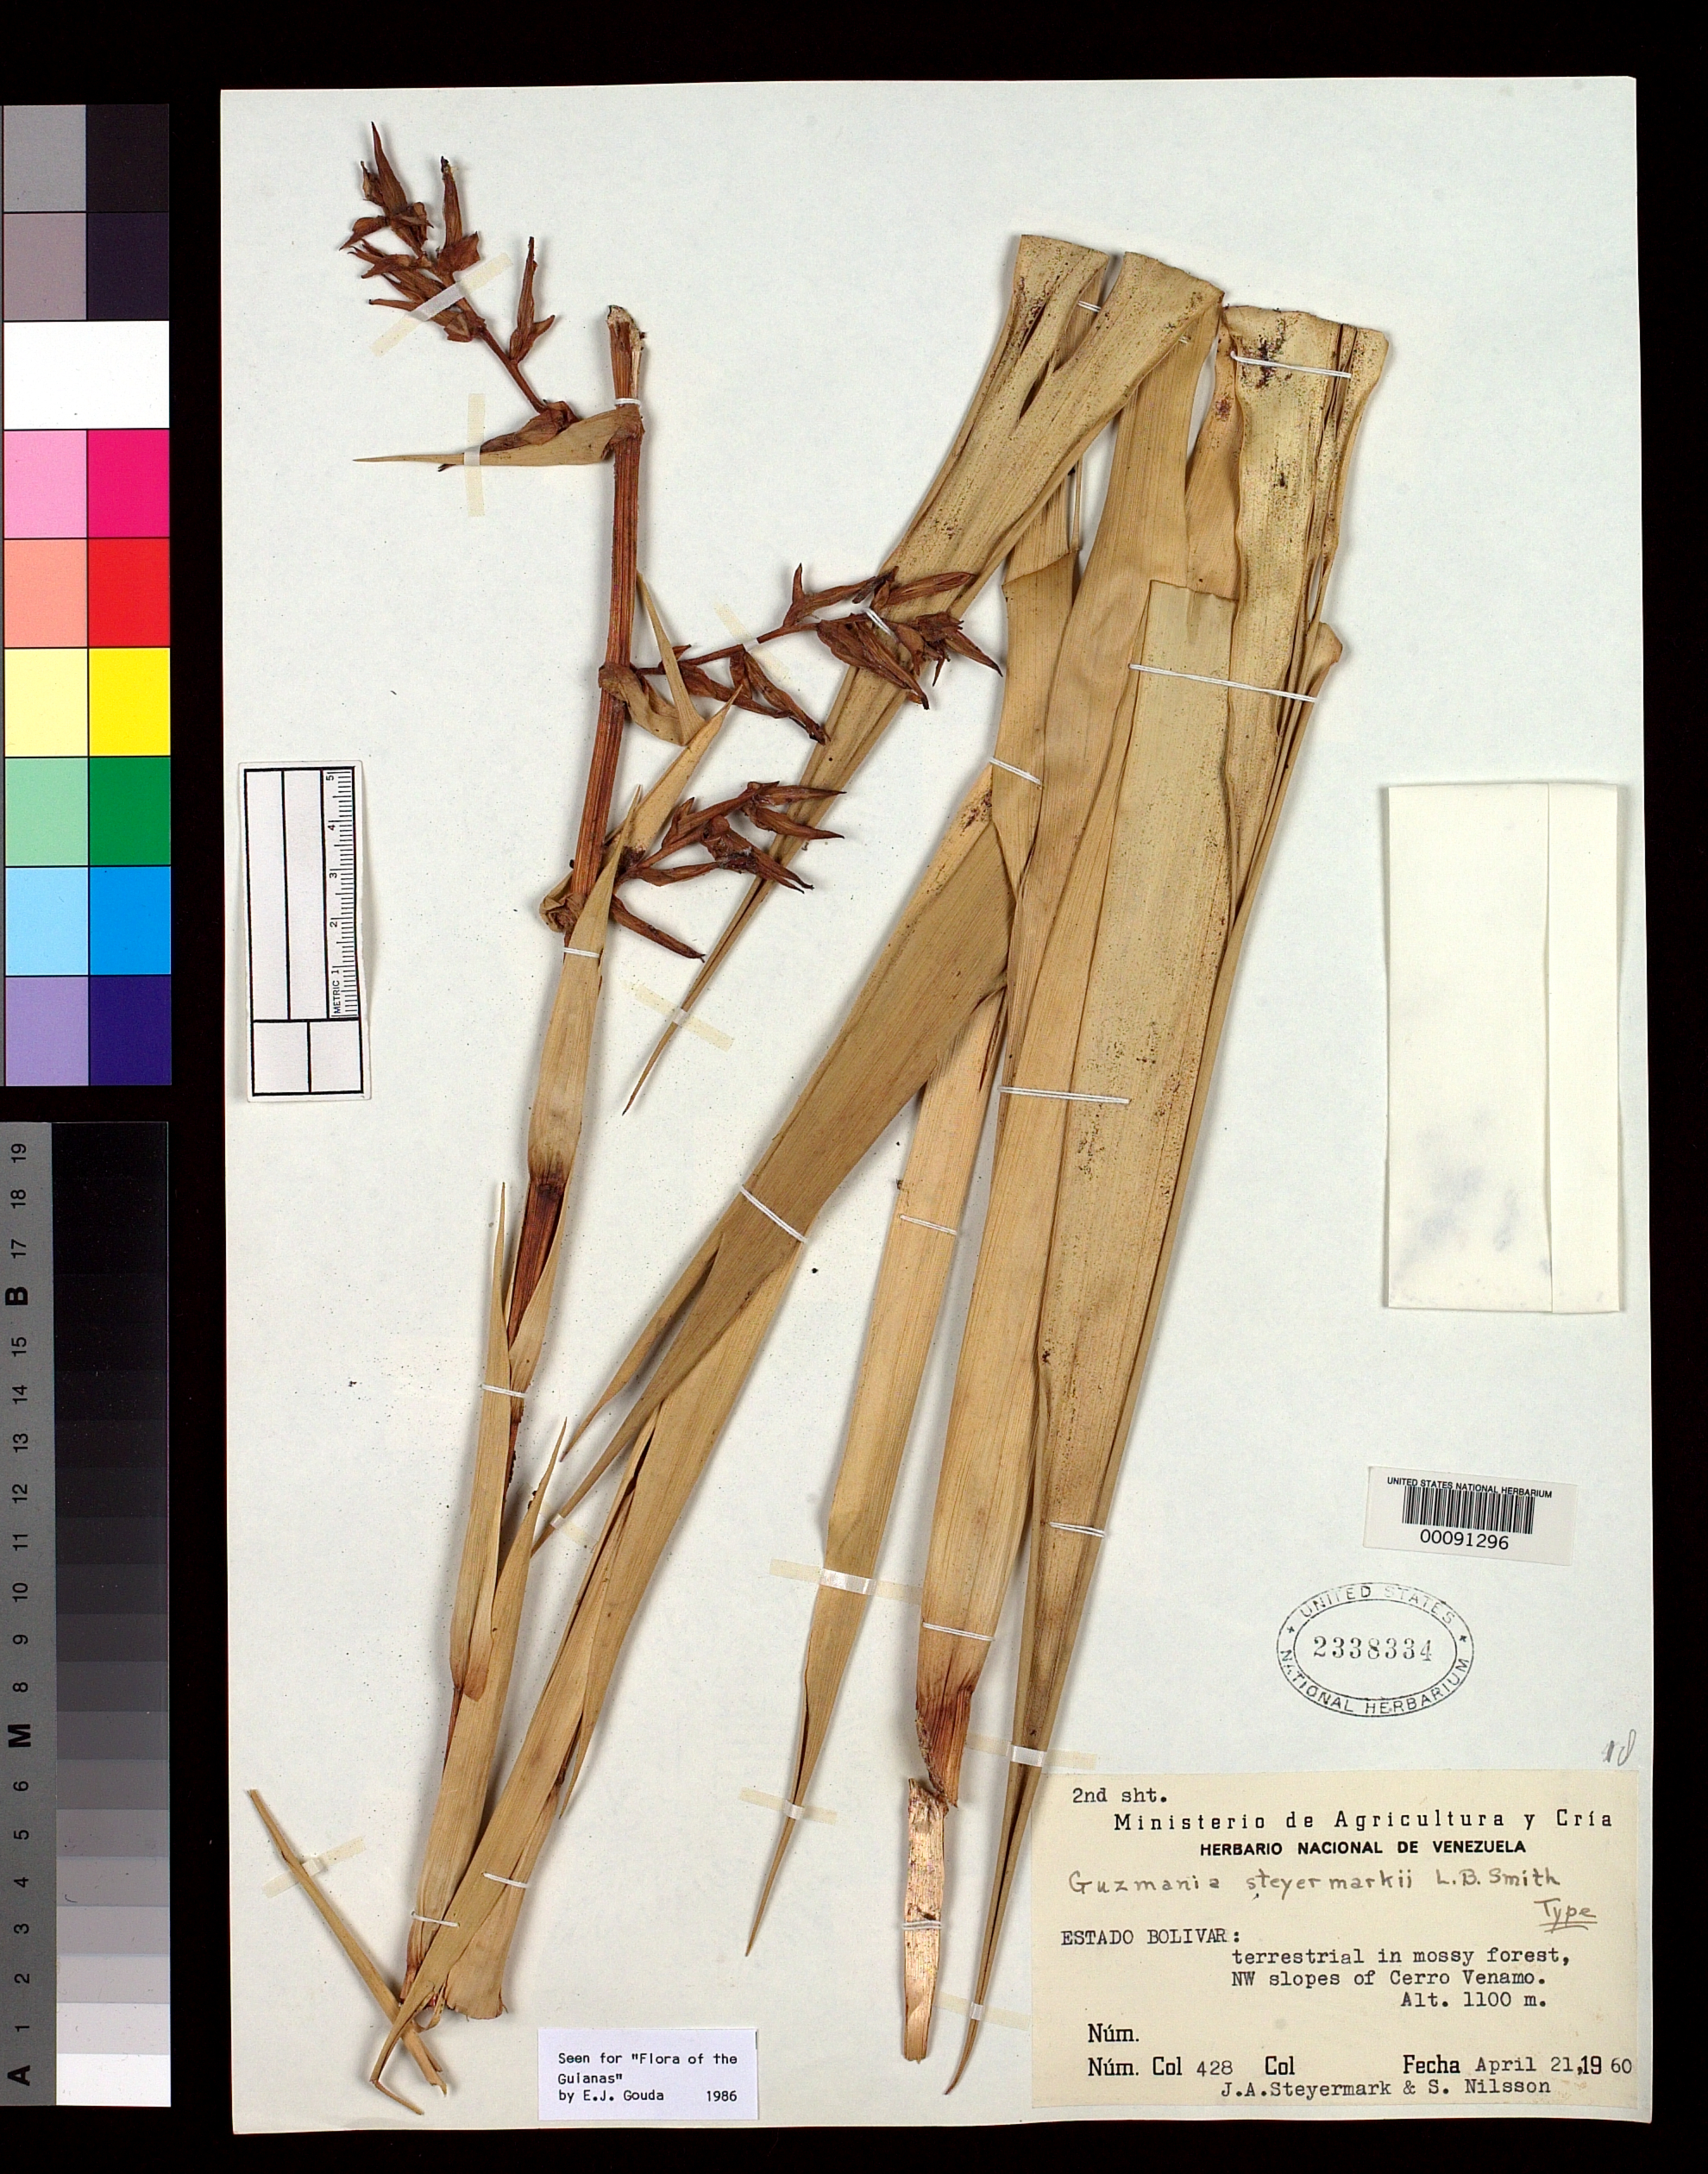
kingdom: Plantae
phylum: Tracheophyta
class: Liliopsida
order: Poales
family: Bromeliaceae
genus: Guzmania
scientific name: Guzmania steyermarkii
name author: L.B. Sm.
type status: Holotype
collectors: J. Steyermark & Sv. Nilsson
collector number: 428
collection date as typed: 21 Apr 1960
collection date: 1960-04-21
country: Venezuela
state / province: Bolivar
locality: NW slopes of Cerro Venamo.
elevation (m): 1100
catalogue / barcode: US 2338334